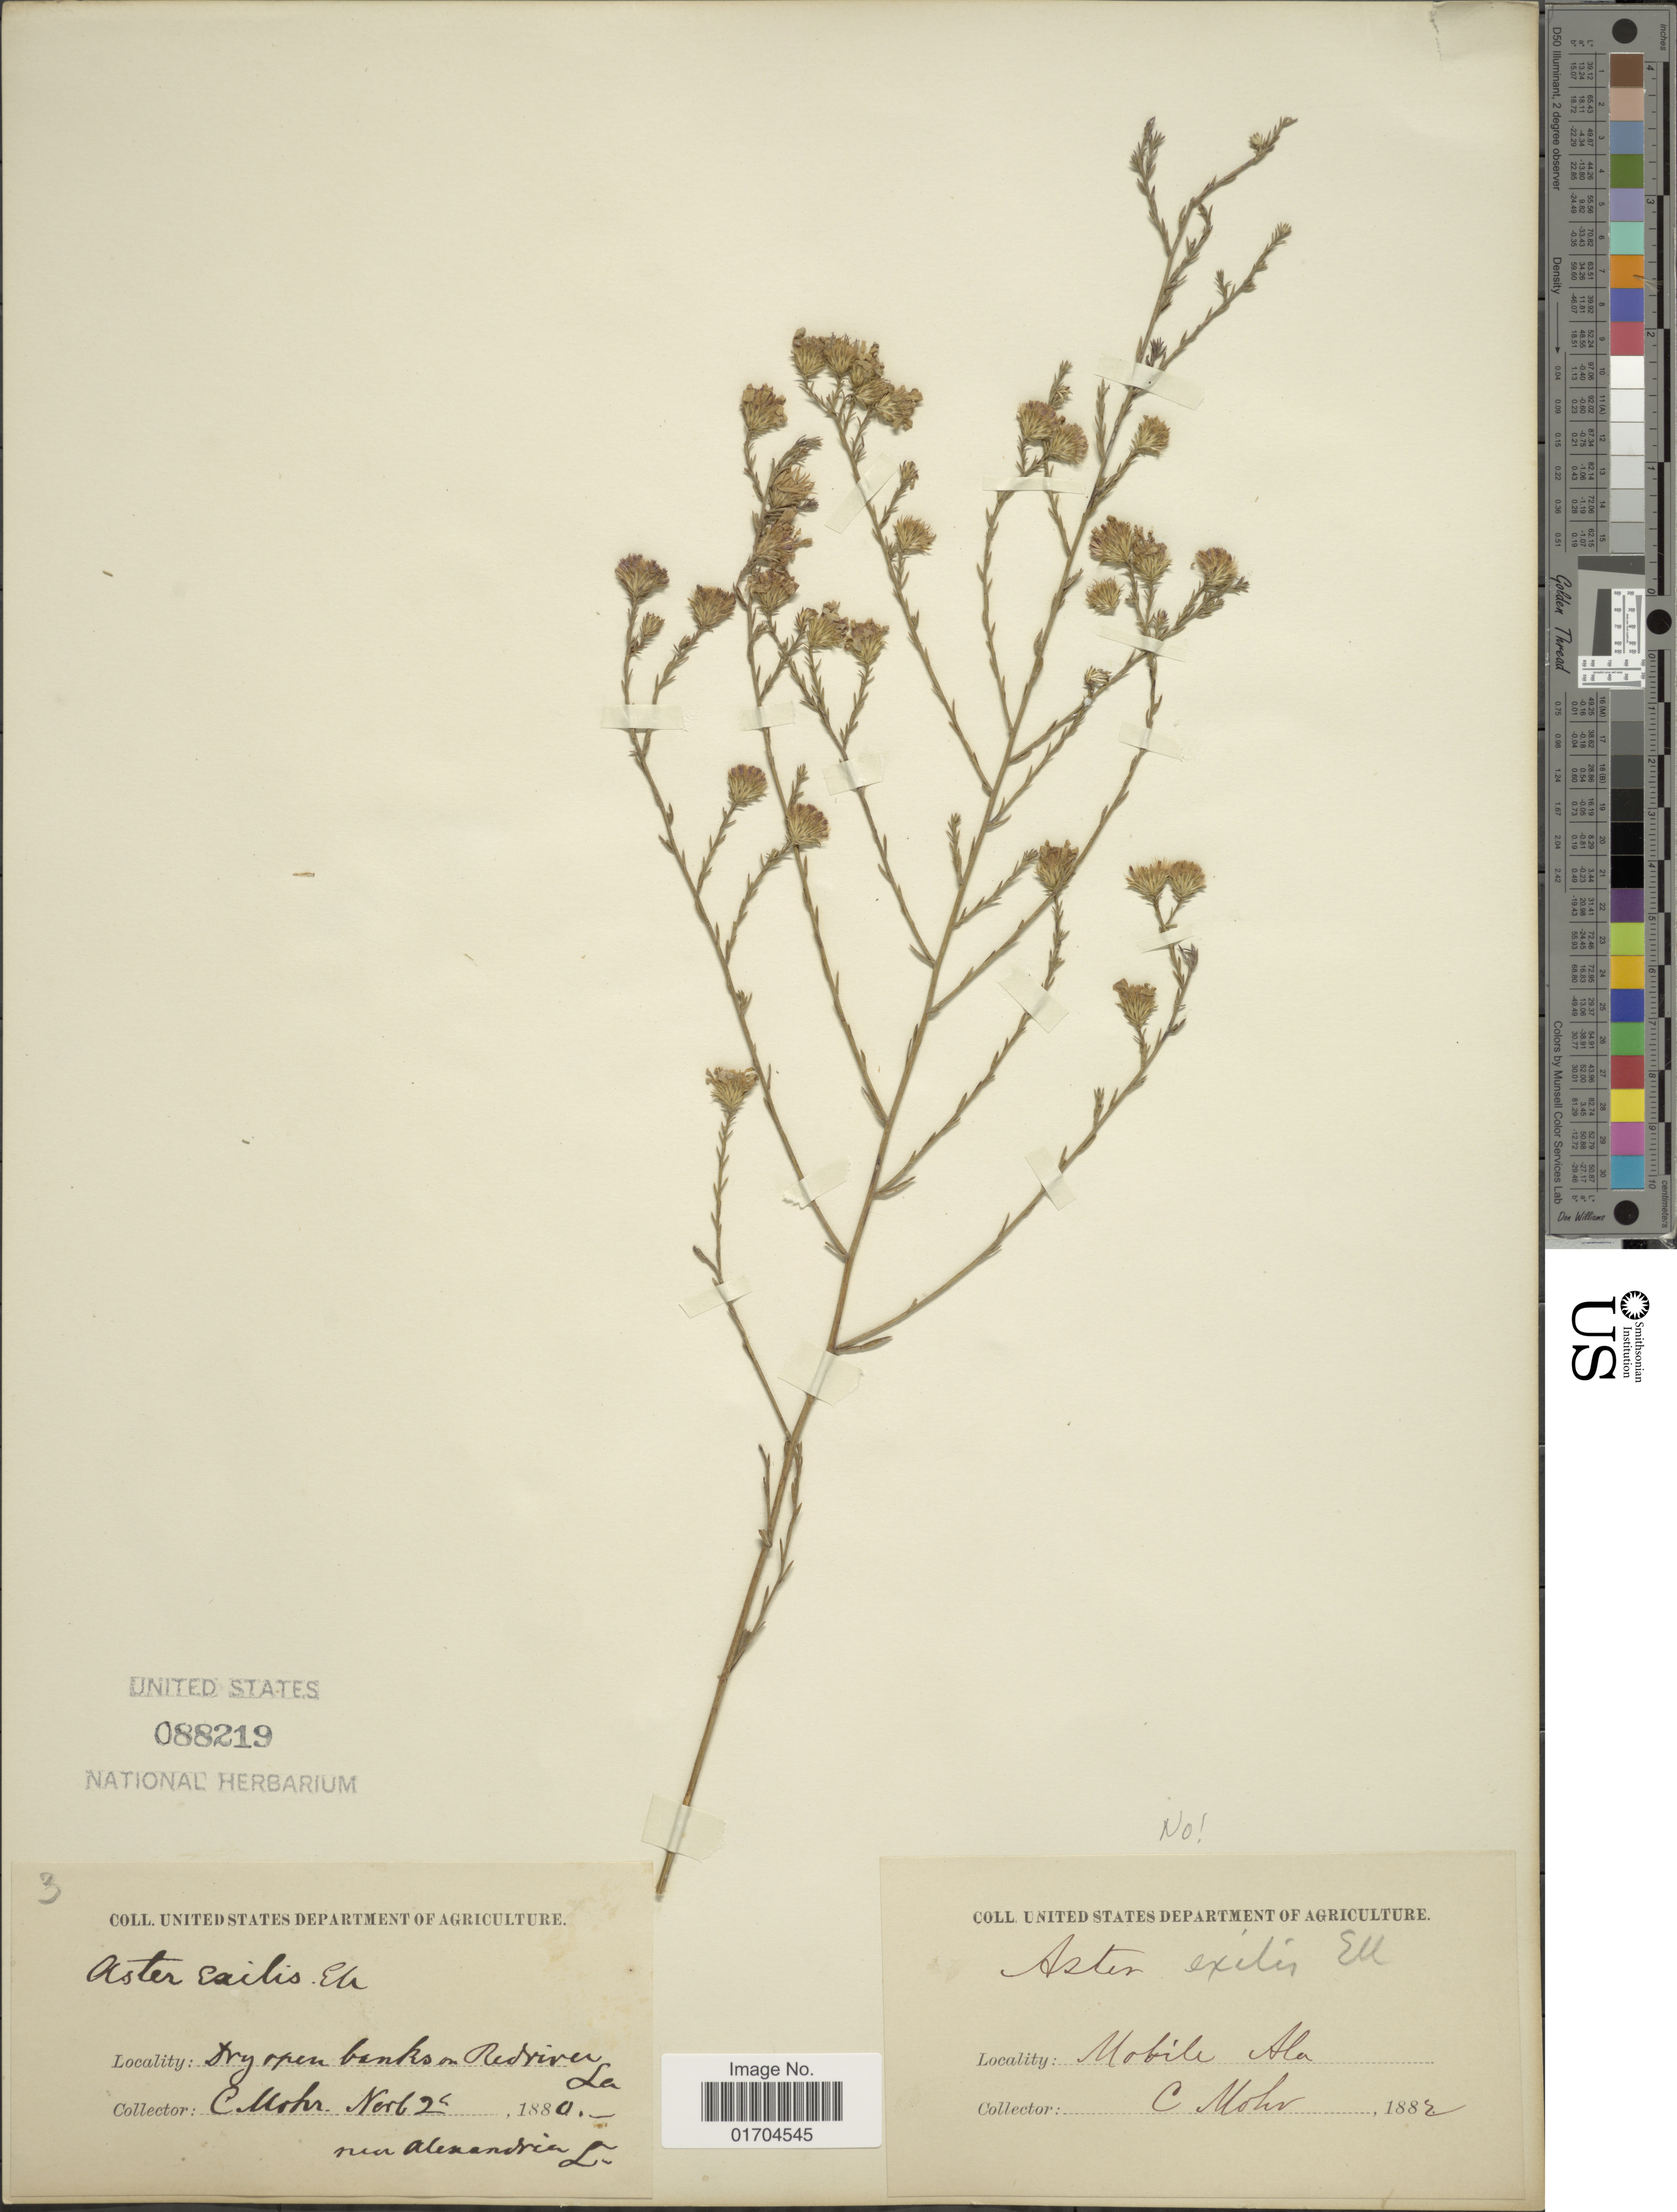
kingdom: Plantae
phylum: Tracheophyta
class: Magnoliopsida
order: Asterales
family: Asteraceae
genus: Symphyotrichum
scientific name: Symphyotrichum sp.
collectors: C. T. Mohr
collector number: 3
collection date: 1880/1882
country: United States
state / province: Alabama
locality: Dry open banks on Red river La. Mobile Ala.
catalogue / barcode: US 88219